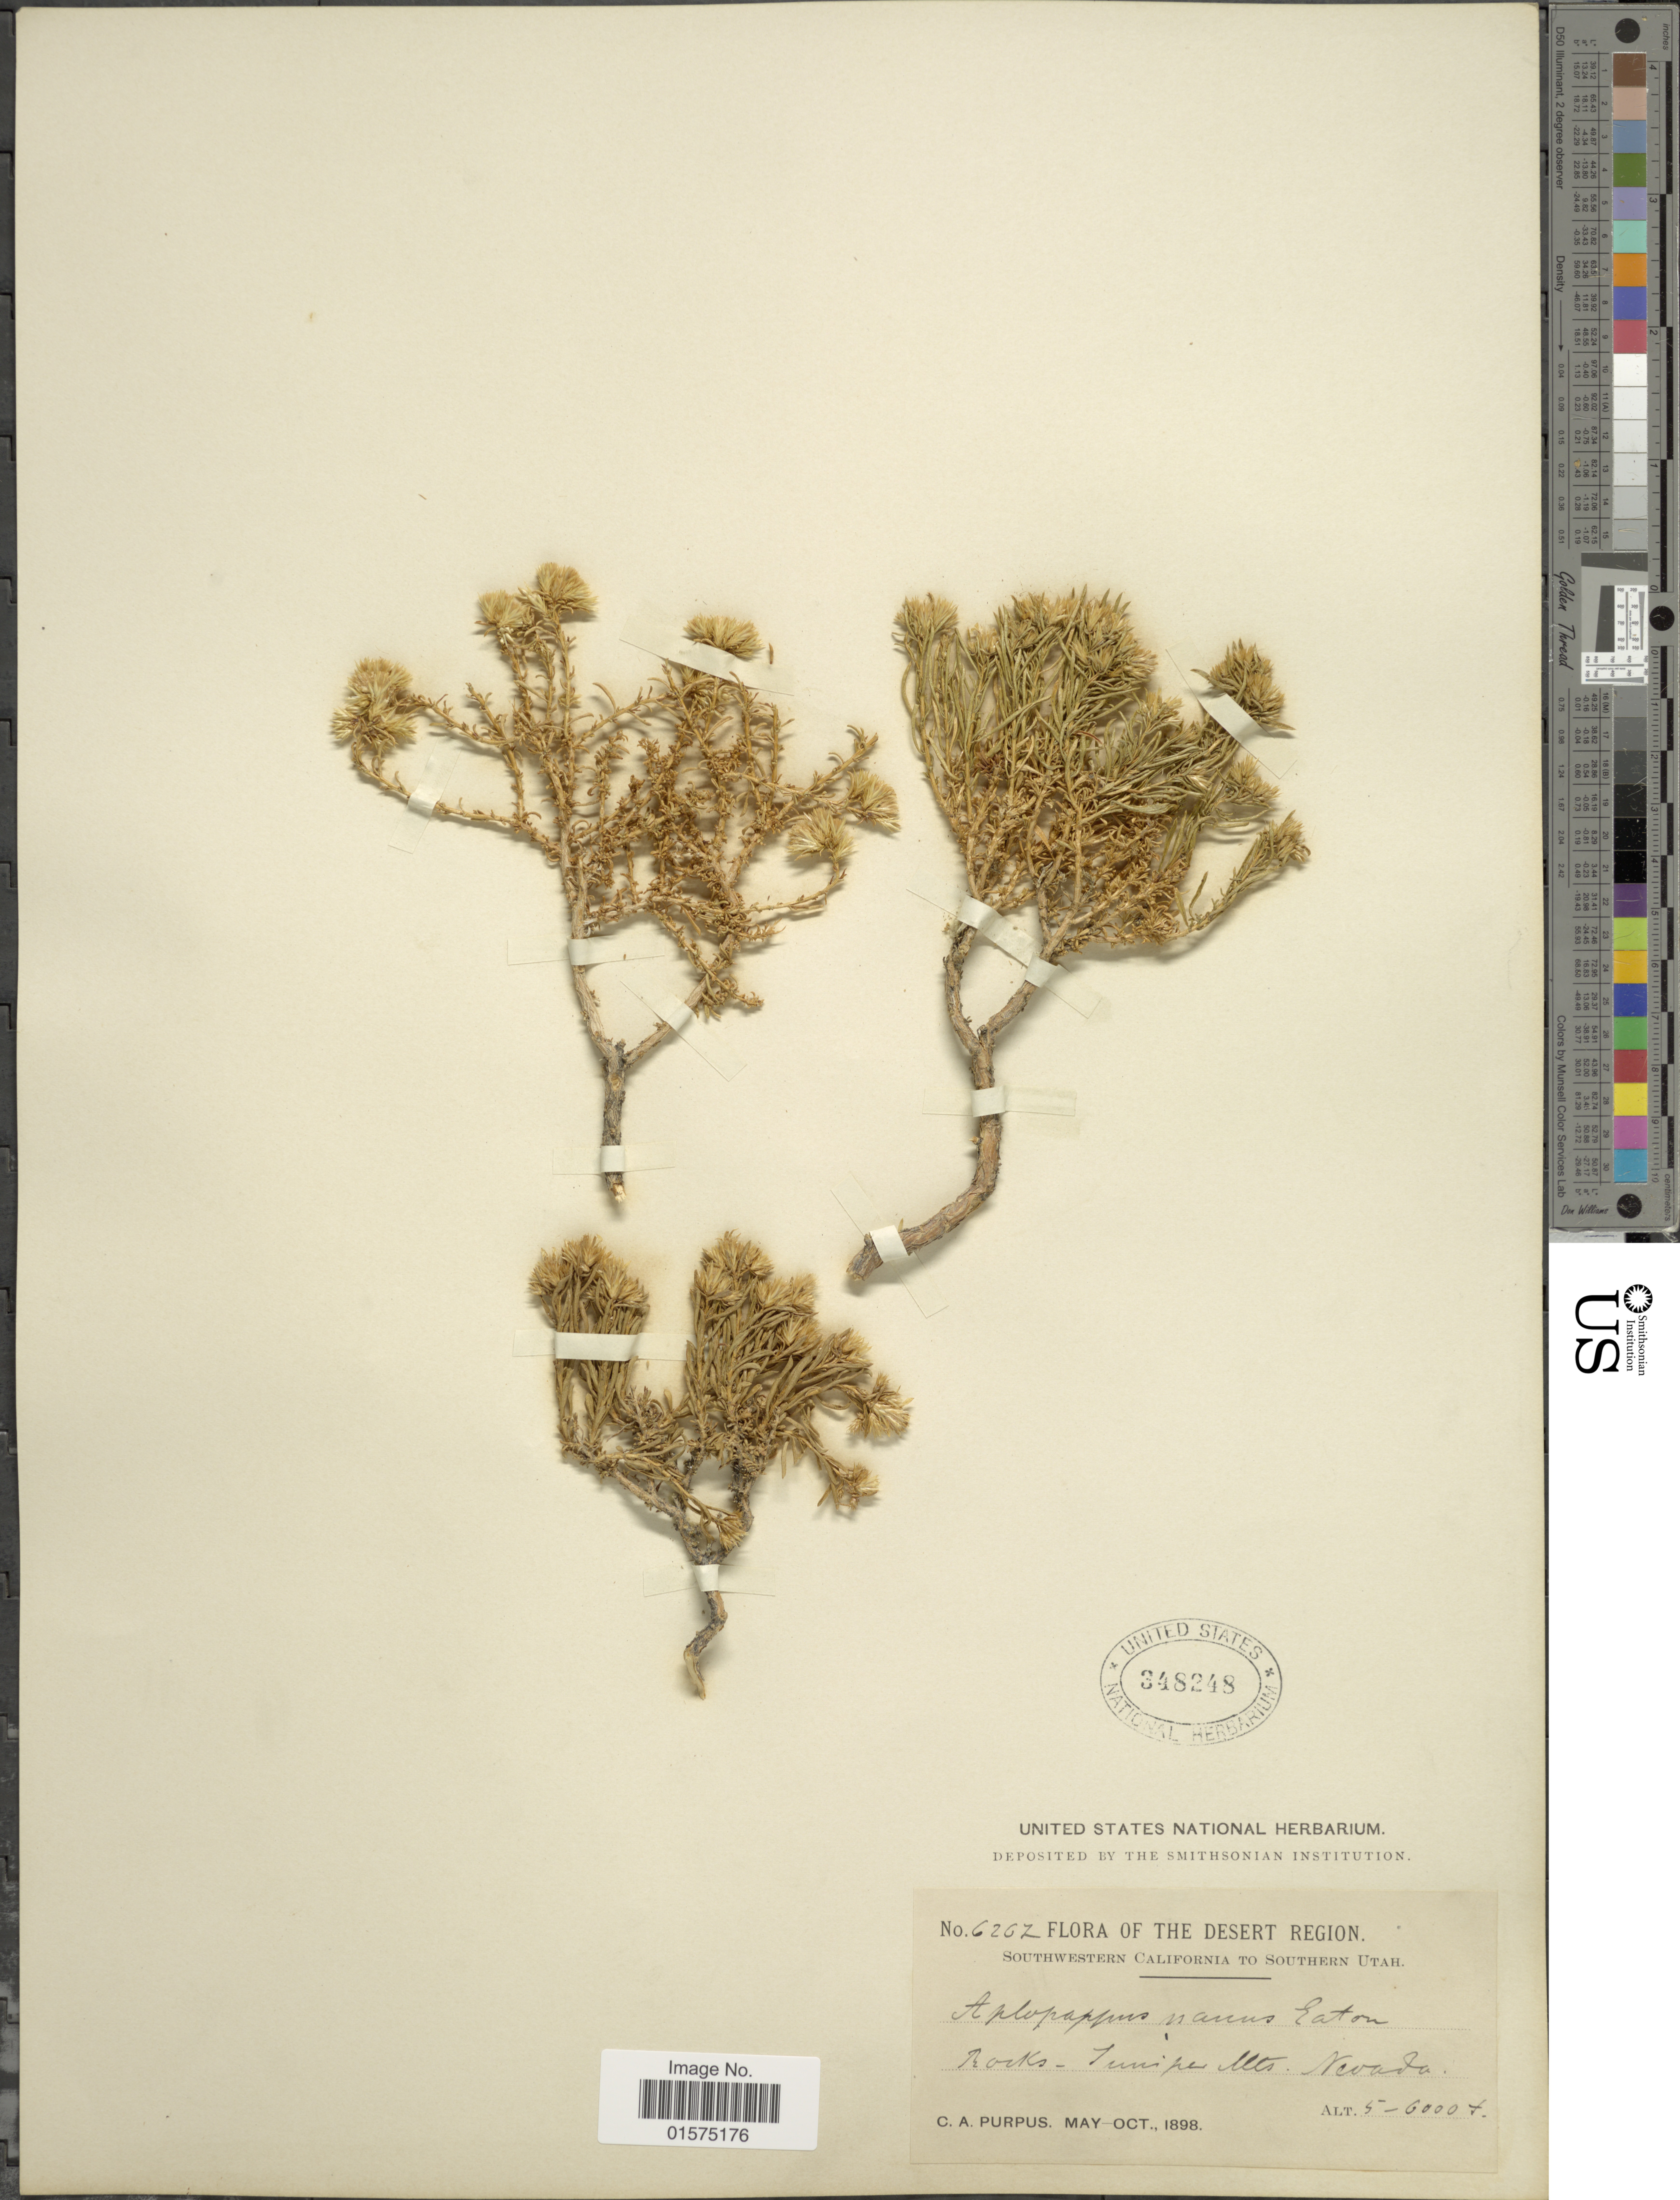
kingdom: Plantae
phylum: Tracheophyta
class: Magnoliopsida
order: Asterales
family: Asteraceae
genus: Ericameria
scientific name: Ericameria nana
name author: Nutt.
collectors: C. A. Purpus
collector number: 6262*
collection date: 1898-05/1898-10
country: United States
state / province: Nevada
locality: Juniper Mts.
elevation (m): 1524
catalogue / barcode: US 348248